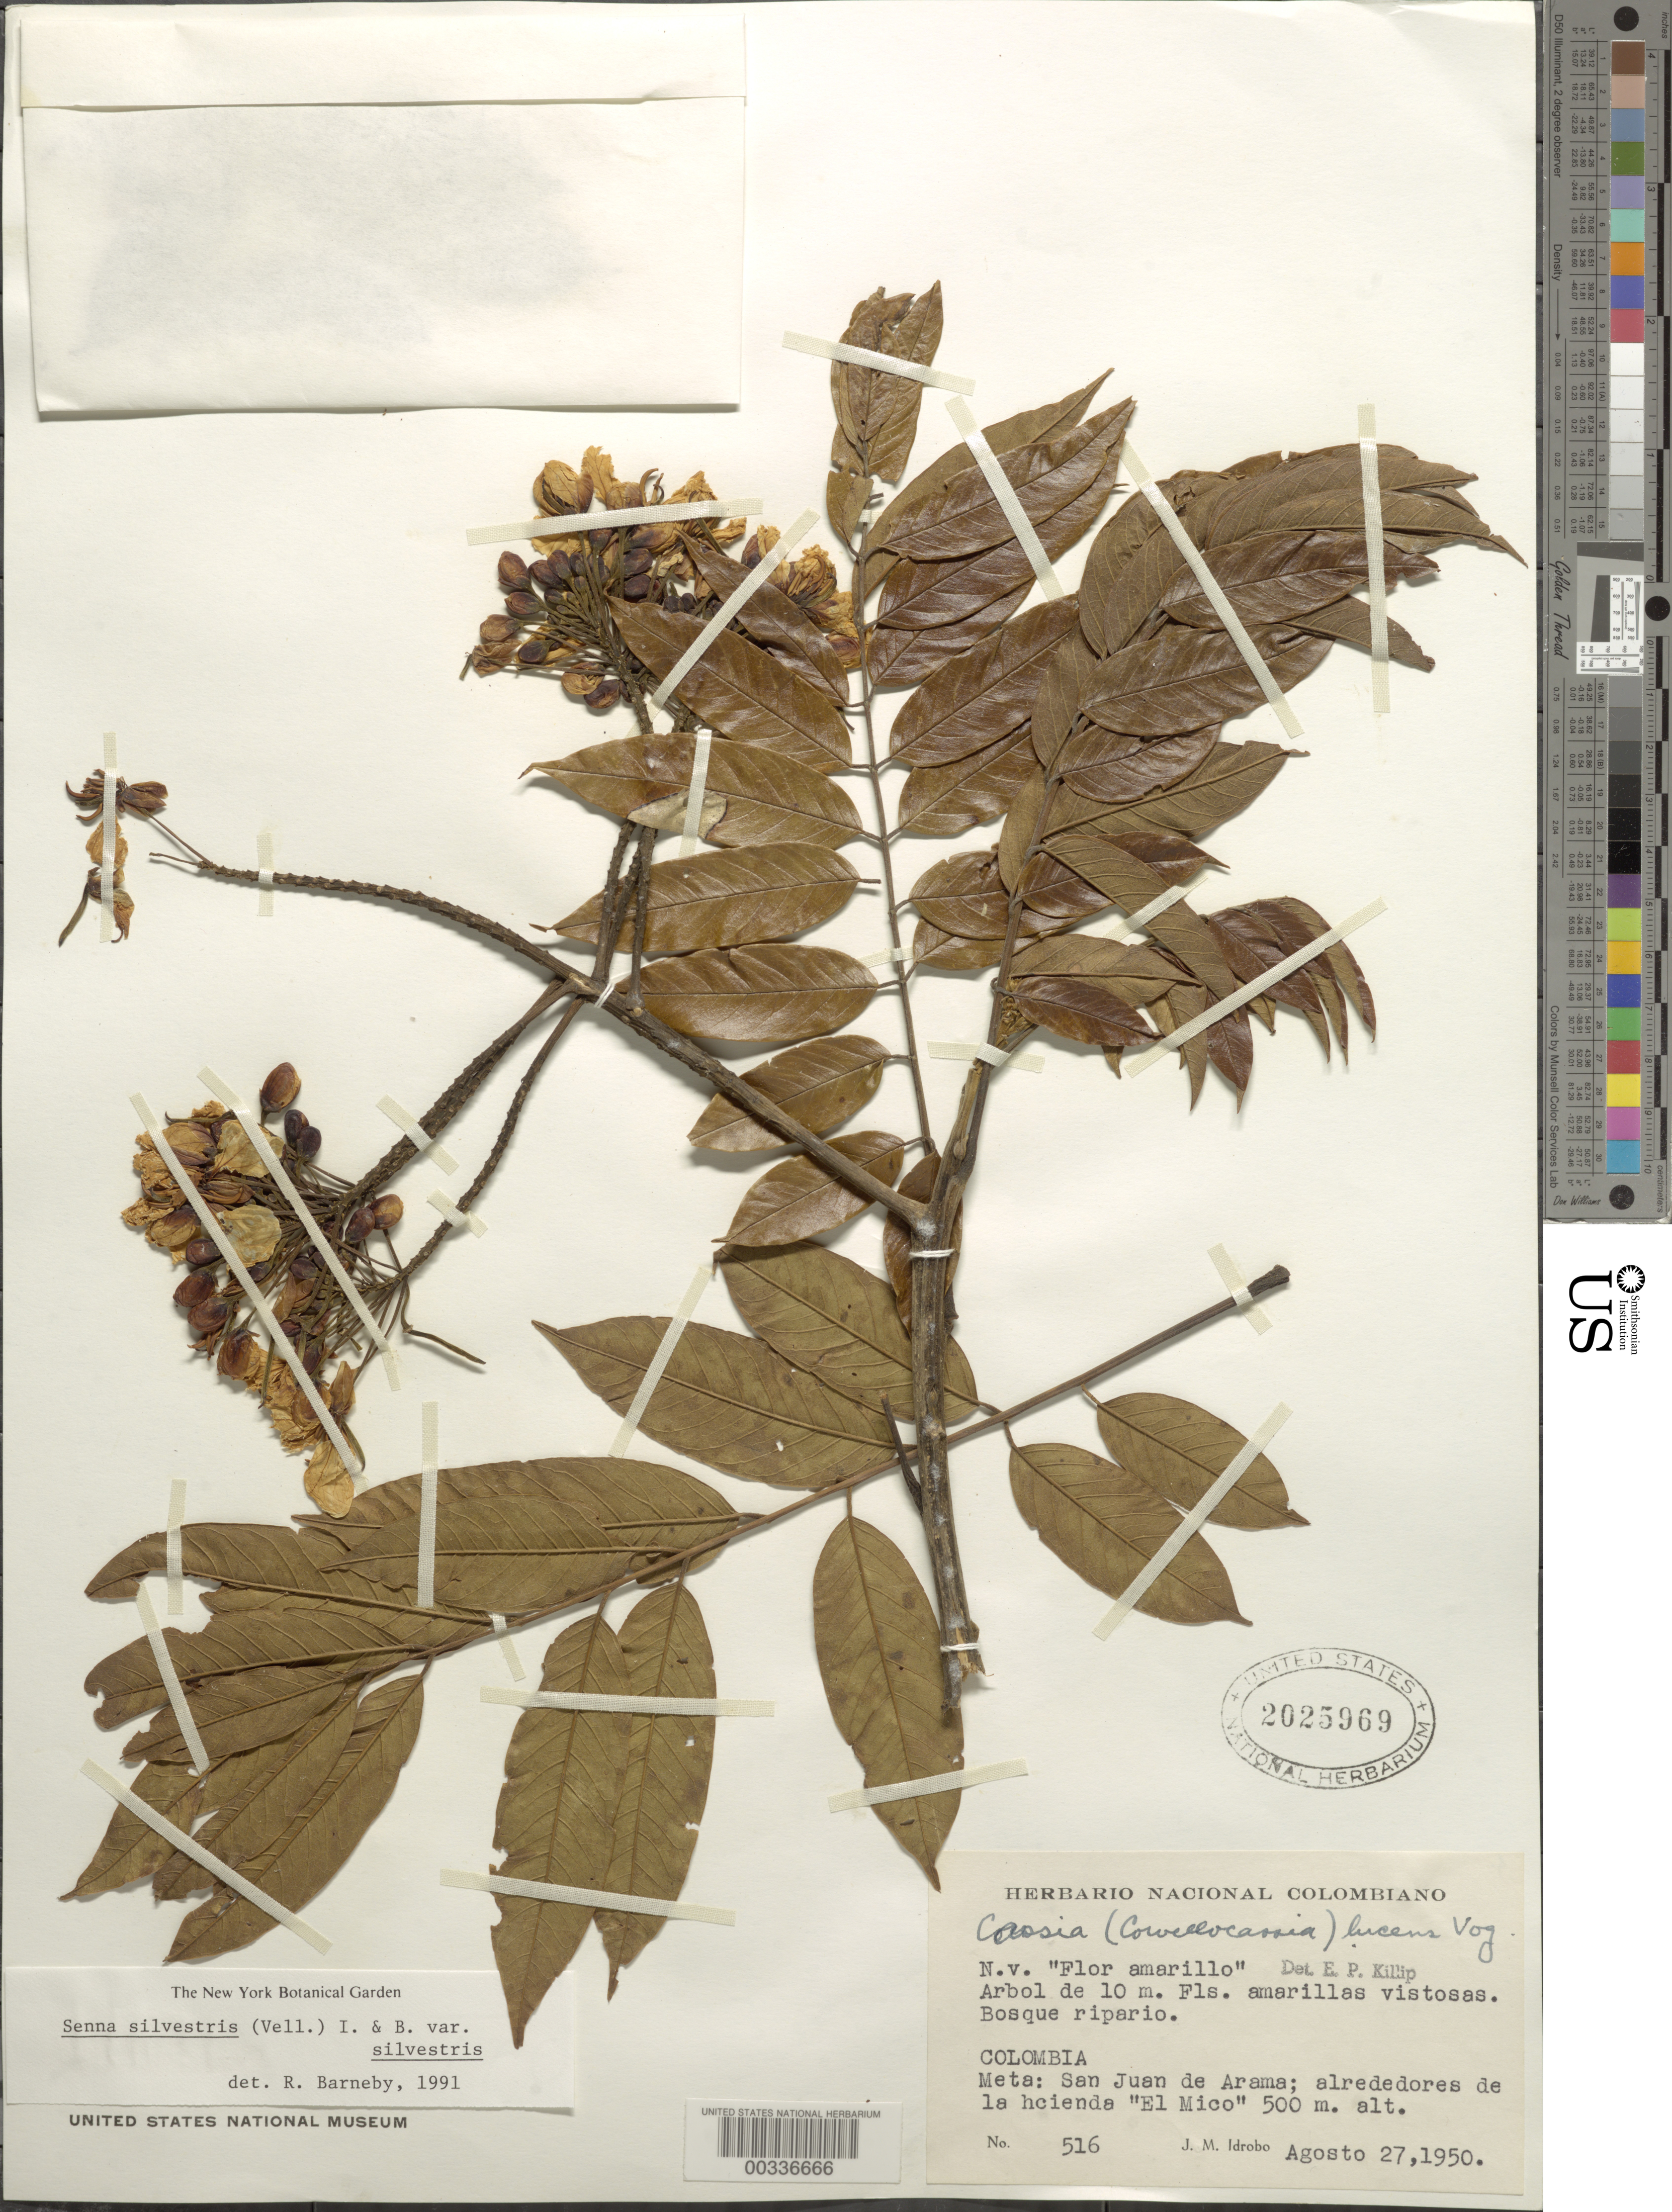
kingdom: Plantae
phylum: Tracheophyta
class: Magnoliopsida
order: Fabales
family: Fabaceae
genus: Senna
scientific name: Senna silvestris var. silvestris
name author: (Vell.) H.S. Irwin & Barneby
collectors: J. M. Idrobo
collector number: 516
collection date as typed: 27 Aug 1950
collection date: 1950-08-27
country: Colombia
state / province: Meta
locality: San Juan de Arama; in the vicinity of the Hacienda "El Mico"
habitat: Bosque ripario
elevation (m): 500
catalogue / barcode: US 2025969